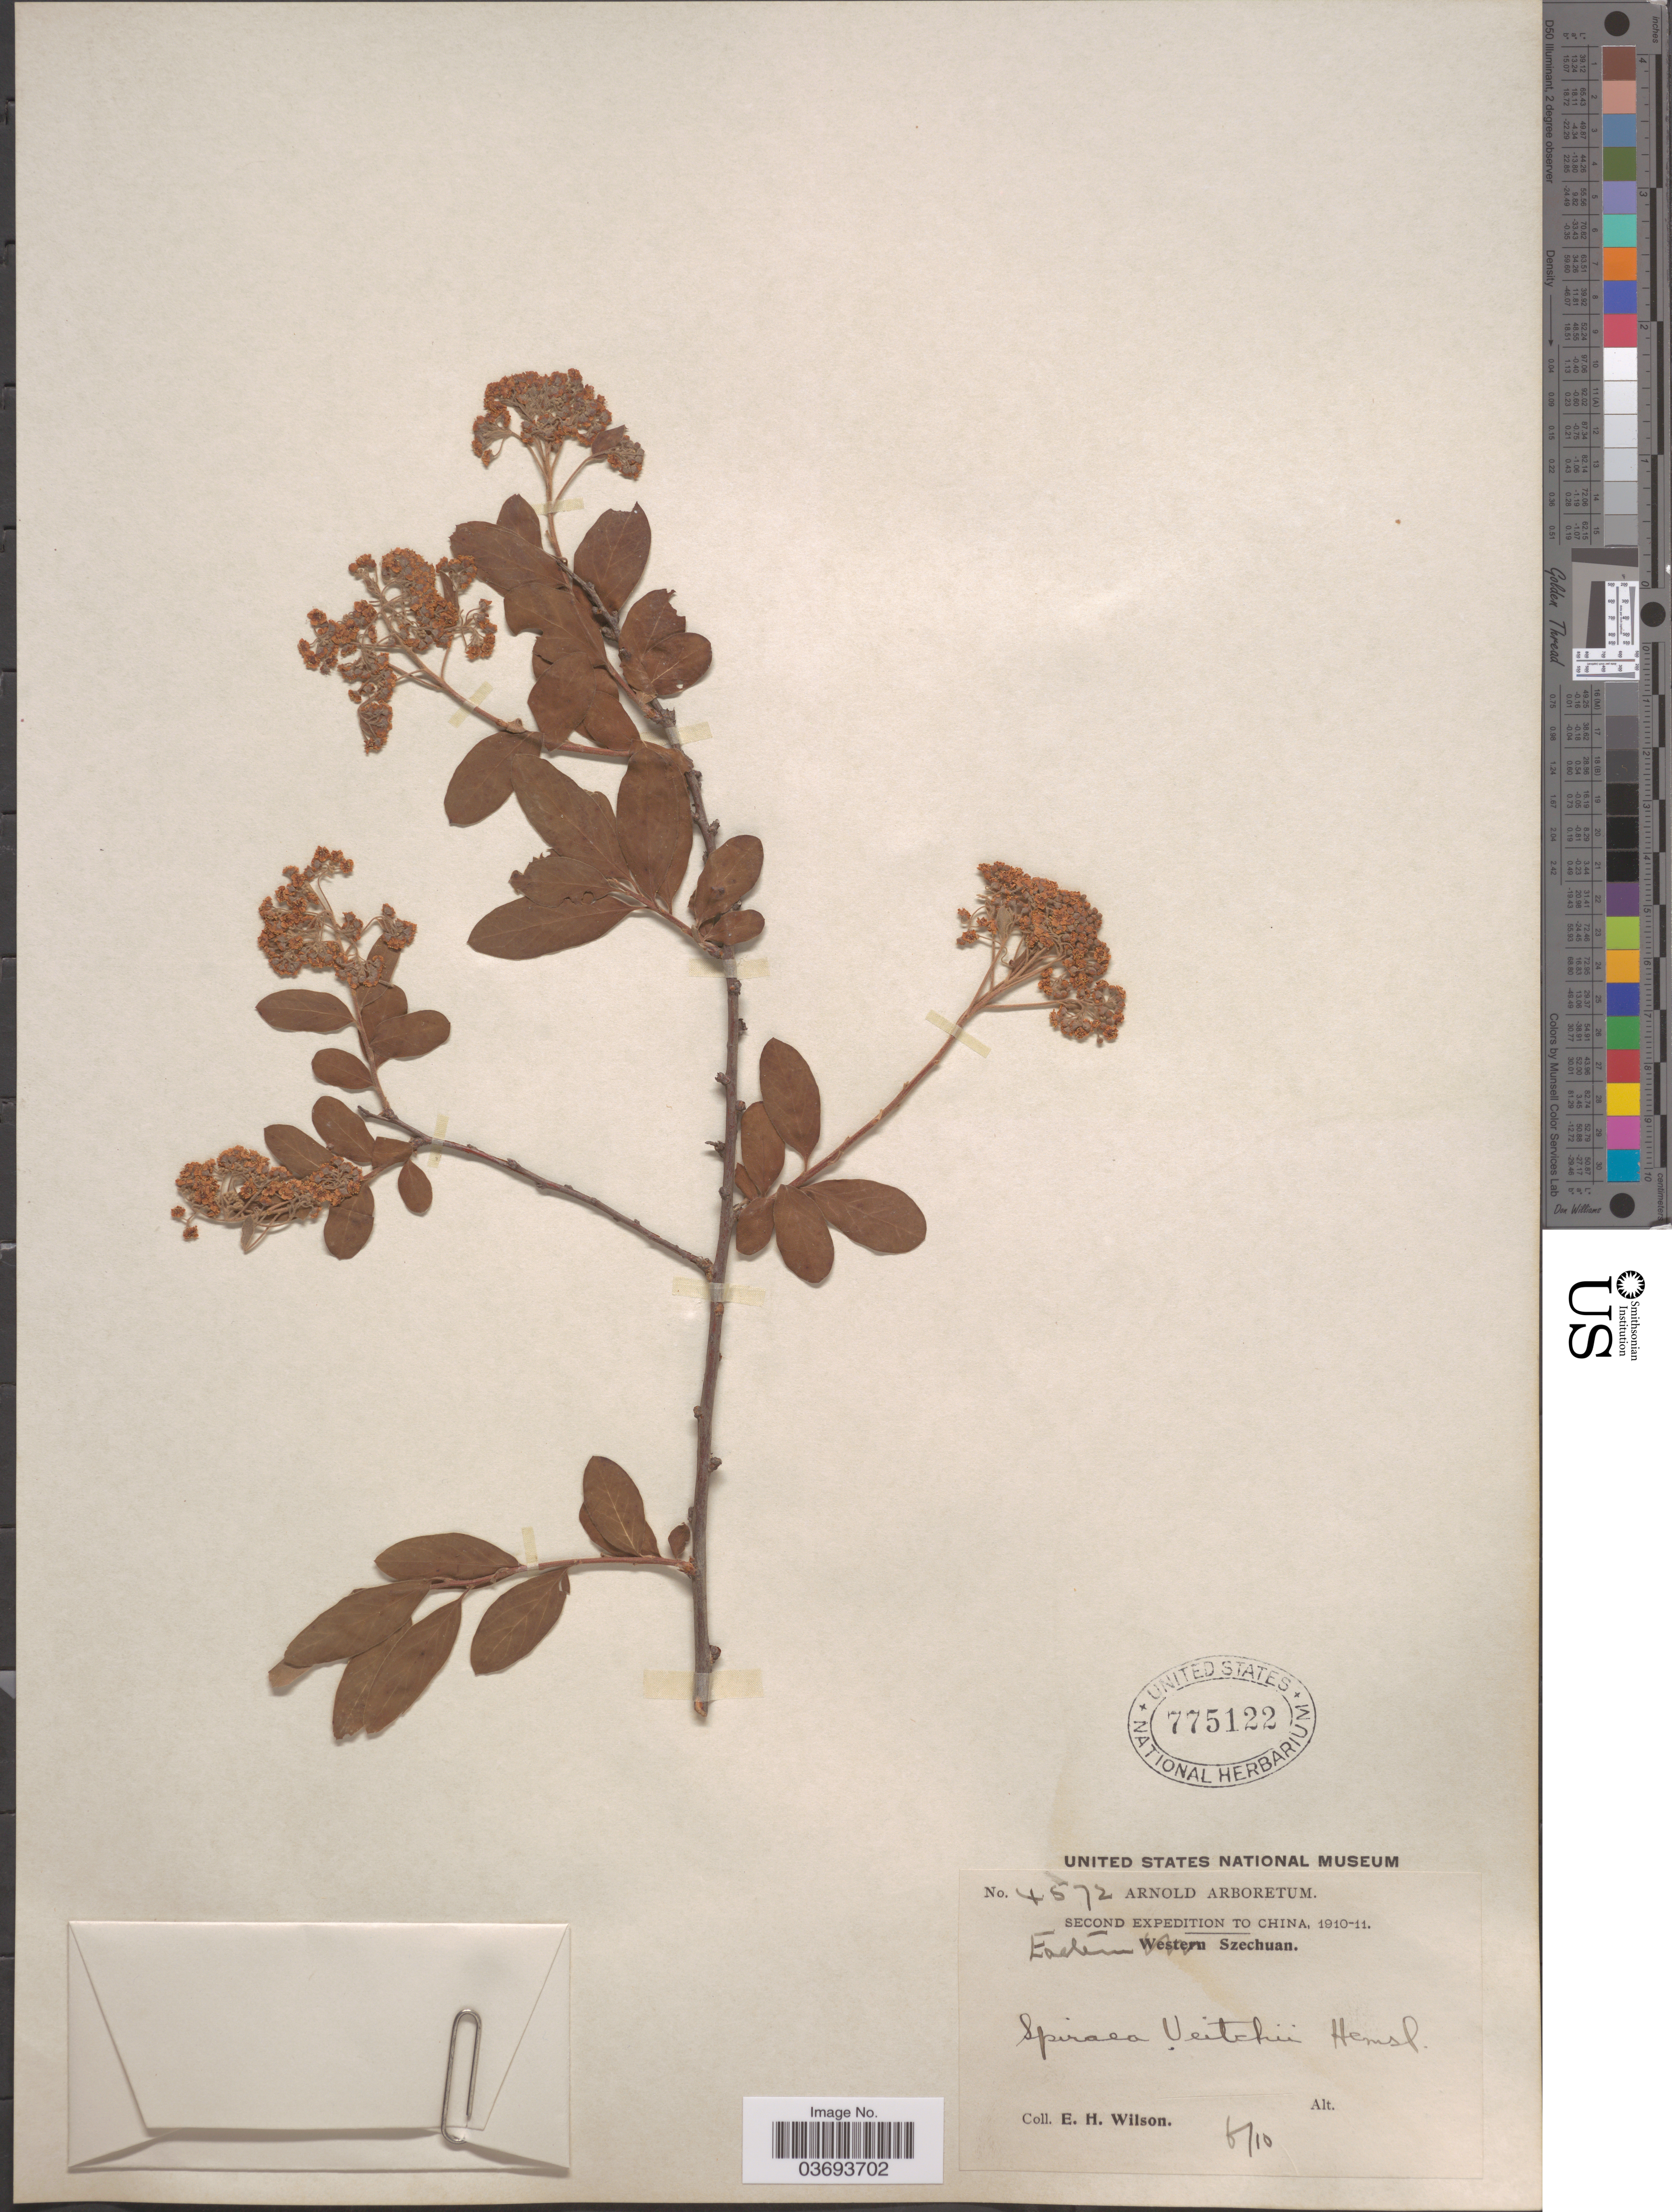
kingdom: Plantae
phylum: Tracheophyta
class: Magnoliopsida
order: Rosales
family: Rosaceae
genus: Spiraea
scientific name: Spiraea veitchii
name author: Hemsl.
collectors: E. Wilson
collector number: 4572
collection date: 1910-06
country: China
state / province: Sichuan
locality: Eastern Szechuan.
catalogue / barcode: US 775122